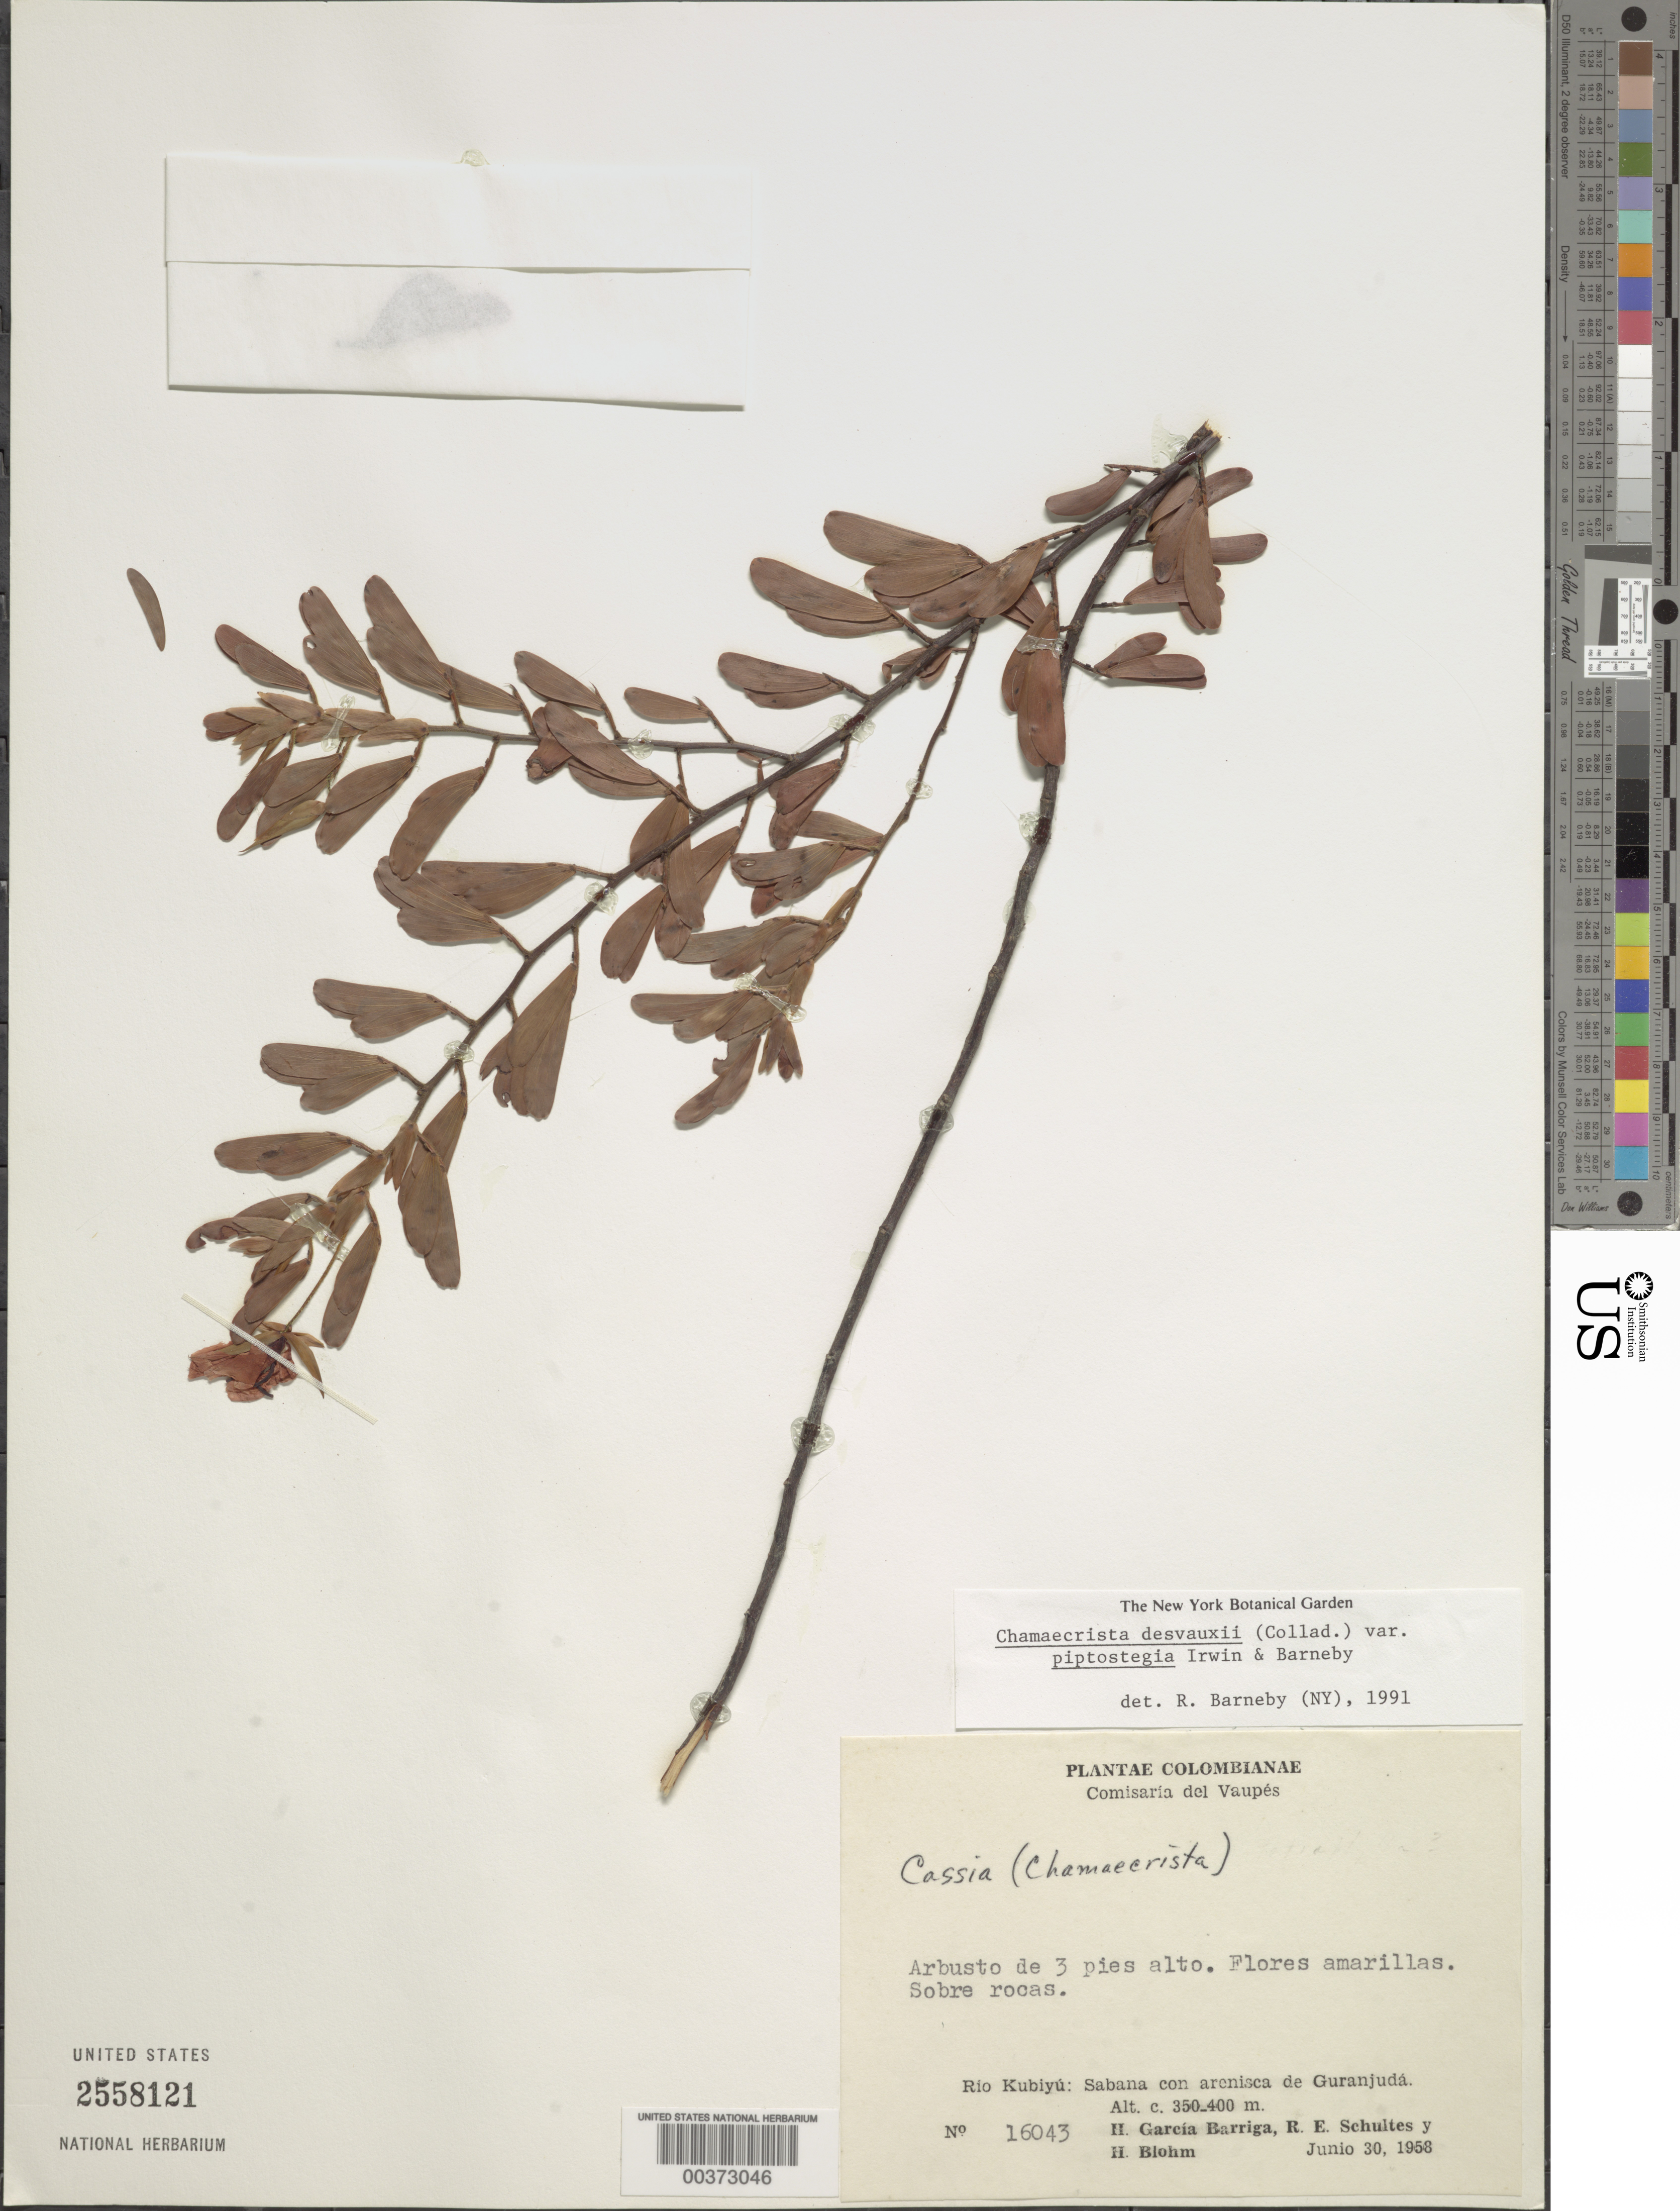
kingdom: Plantae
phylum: Tracheophyta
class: Magnoliopsida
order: Fabales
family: Fabaceae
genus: Chamaecrista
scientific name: Chamaecrista desvauxii var. piptostegia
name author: H.S. Irwin & Barneby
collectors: H. García Barriga, R. E. Schultes & H. Blohm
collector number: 16043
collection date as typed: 30 Jun 1958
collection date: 1958-06-30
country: Colombia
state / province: Vaupés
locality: Rio Kubiyu; Sabana de Guranjuda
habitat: Sabana con arenisca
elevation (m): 350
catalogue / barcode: US 2558121